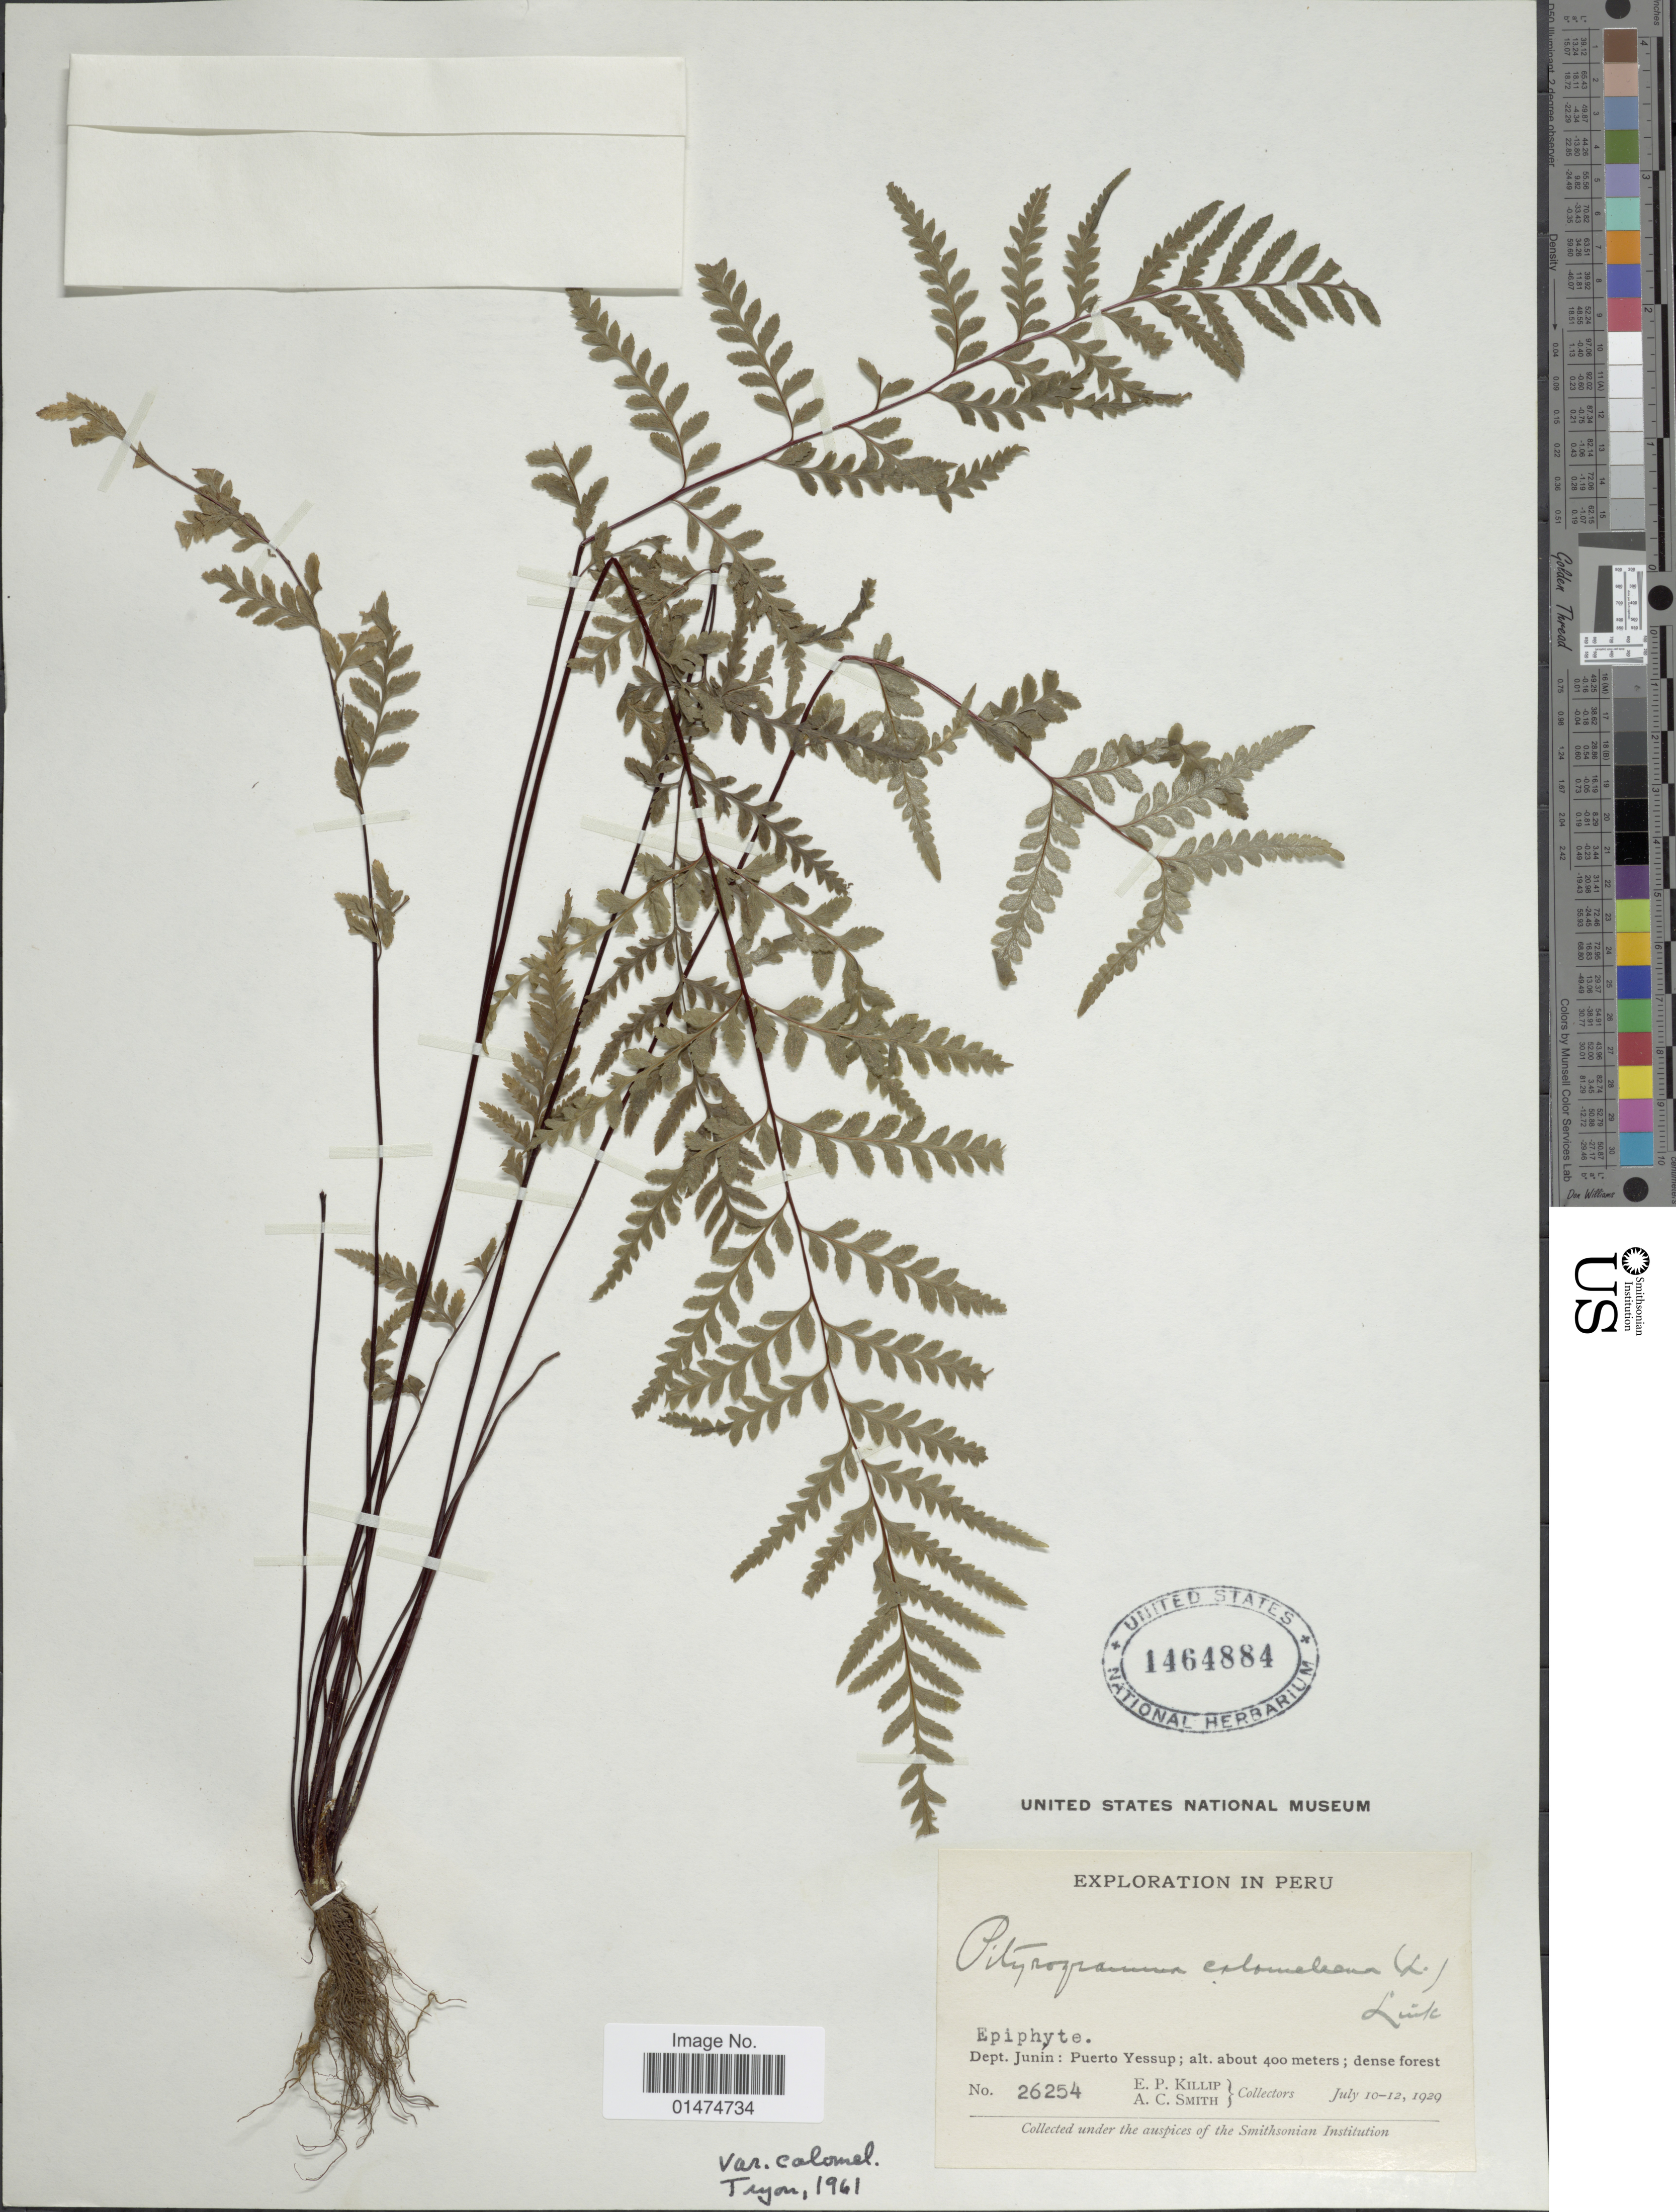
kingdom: Plantae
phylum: Tracheophyta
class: Polypodiopsida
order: Polypodiales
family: Pteridaceae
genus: Pityrogramma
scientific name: Pityrogramma calomelanos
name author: (L.) Link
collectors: E. P. Killip & A. C. Smith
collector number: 26254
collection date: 1929-07-10/1929-07-12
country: Peru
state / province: Junín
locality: Dept. Junin: Puerto Yessup.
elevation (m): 400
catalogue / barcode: US 1464884